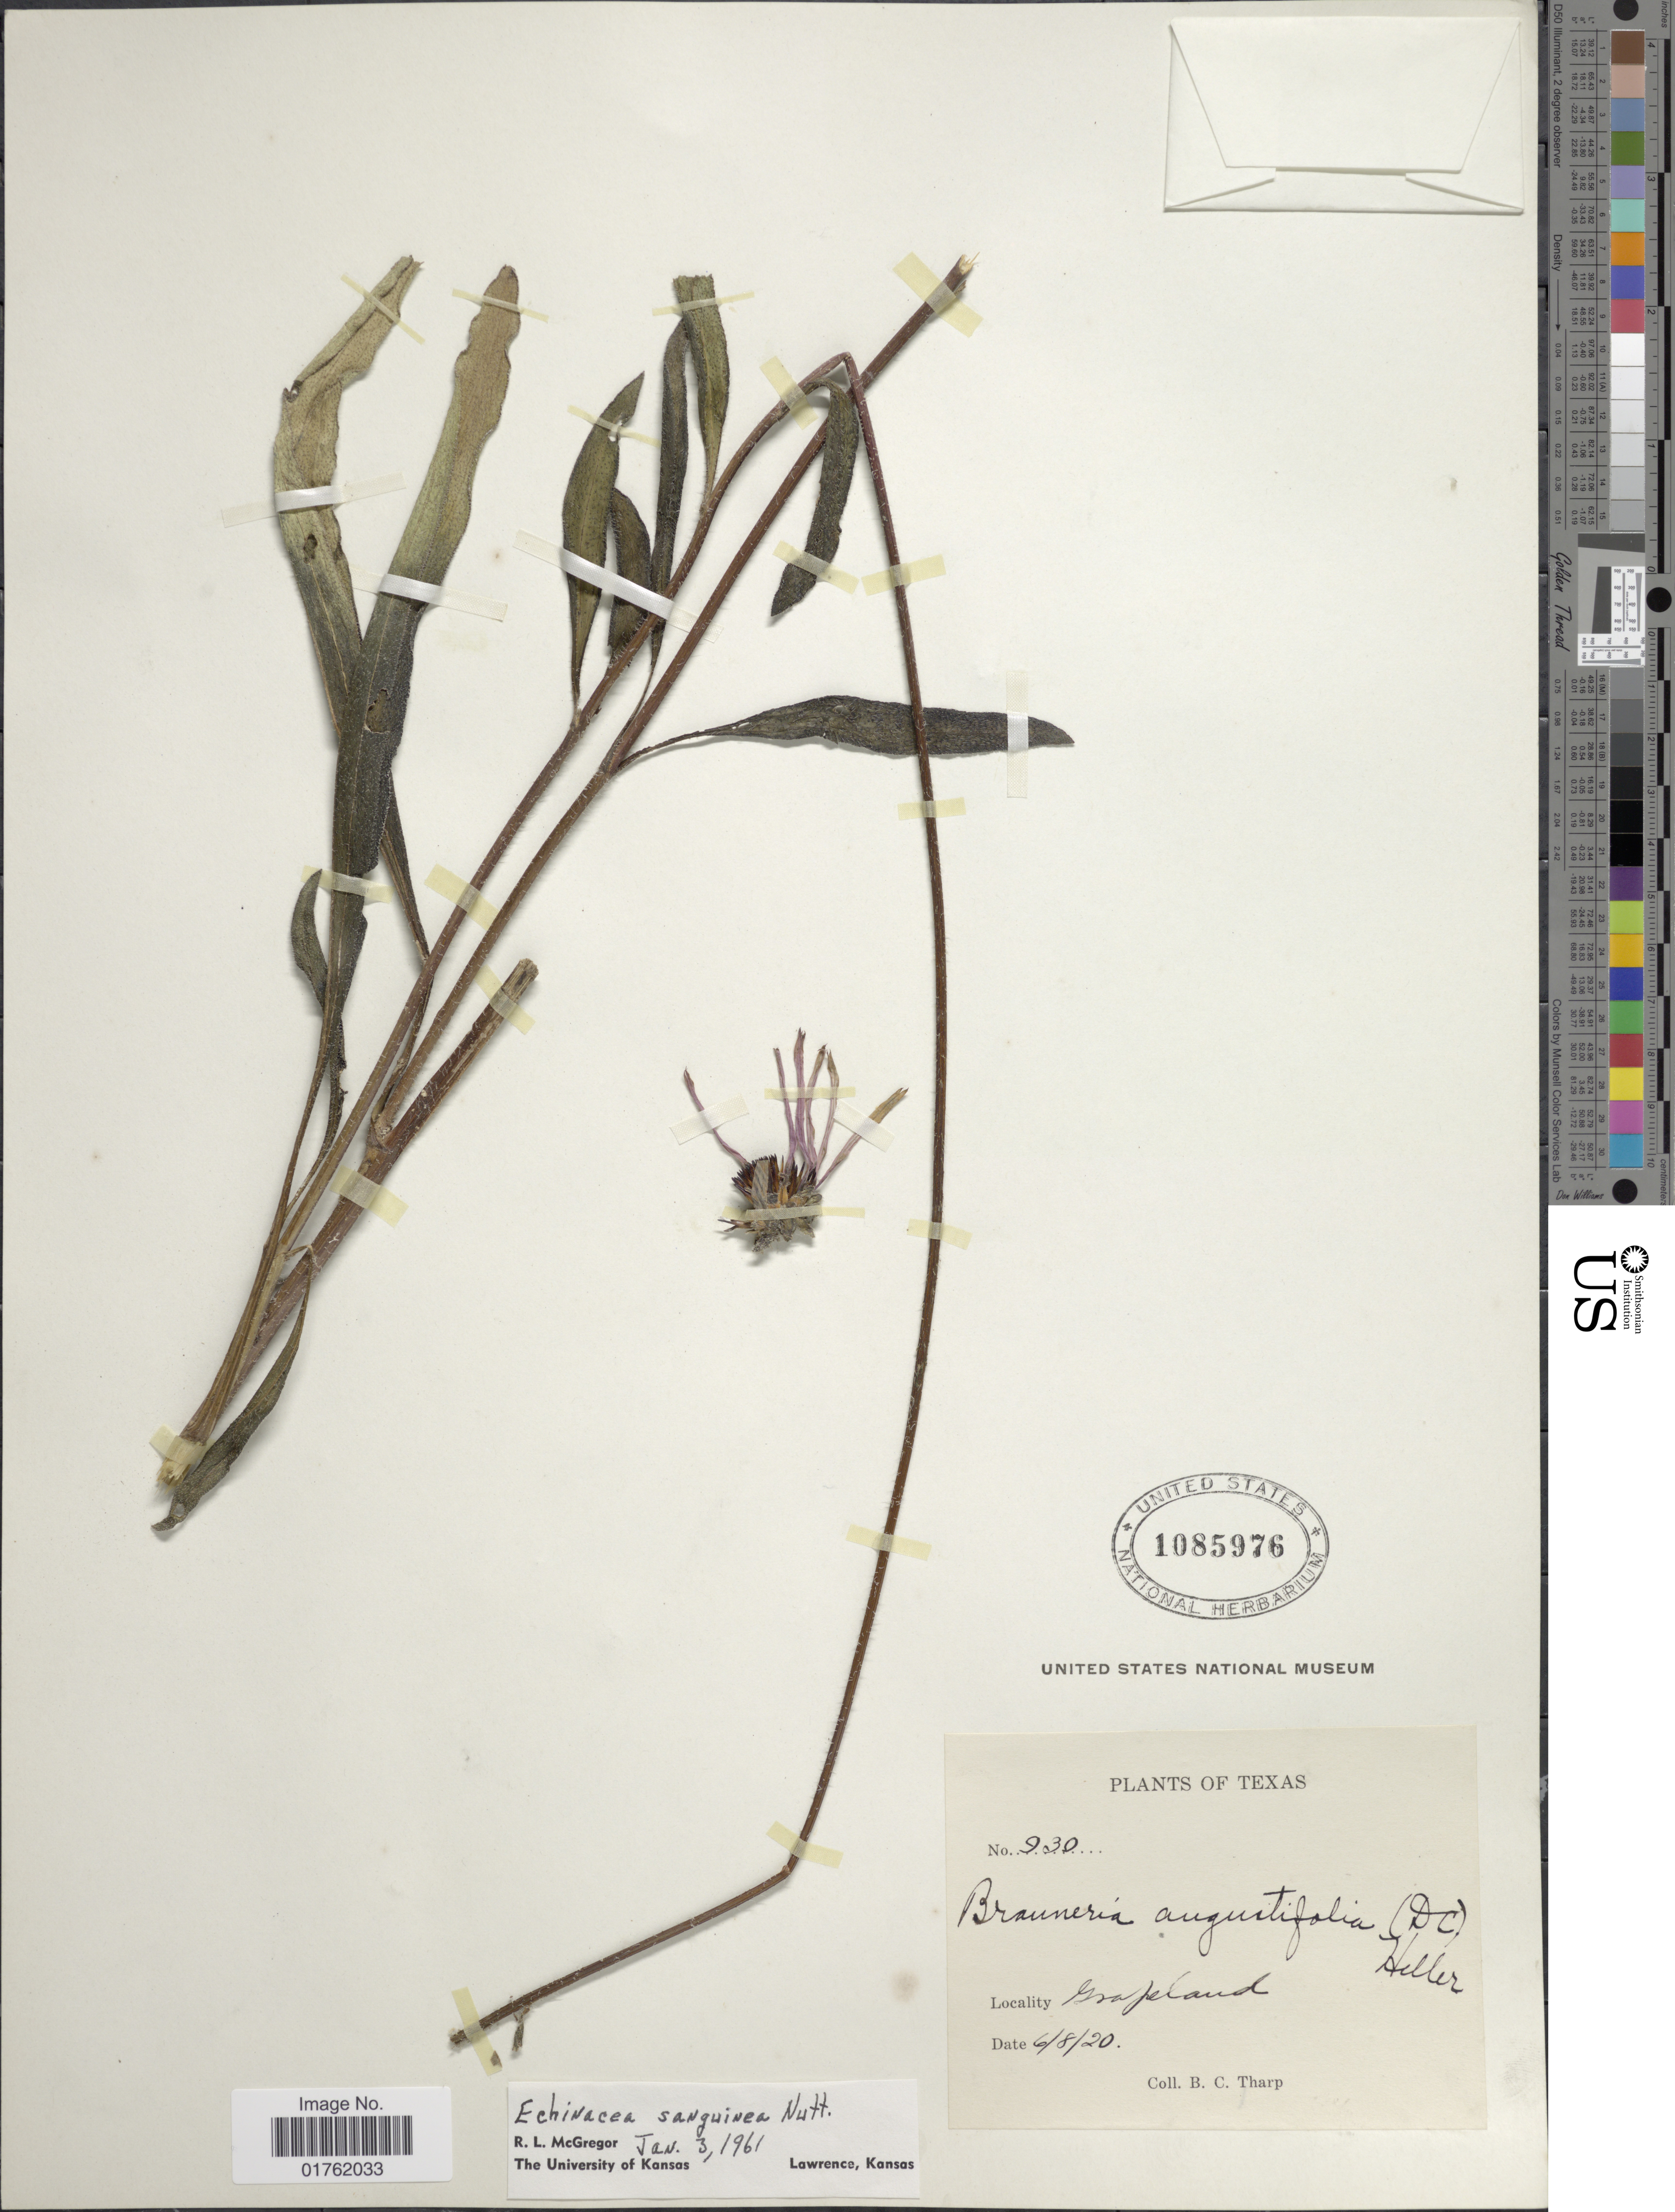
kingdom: Plantae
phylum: Tracheophyta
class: Magnoliopsida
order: Asterales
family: Asteraceae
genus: Echinacea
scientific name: Echinacea sanguinea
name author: Nutt.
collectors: B. C. Tharp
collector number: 930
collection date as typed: Transcribed d/m/y: 8/6/20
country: United States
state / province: Texas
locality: Grapeland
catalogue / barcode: US 1085976